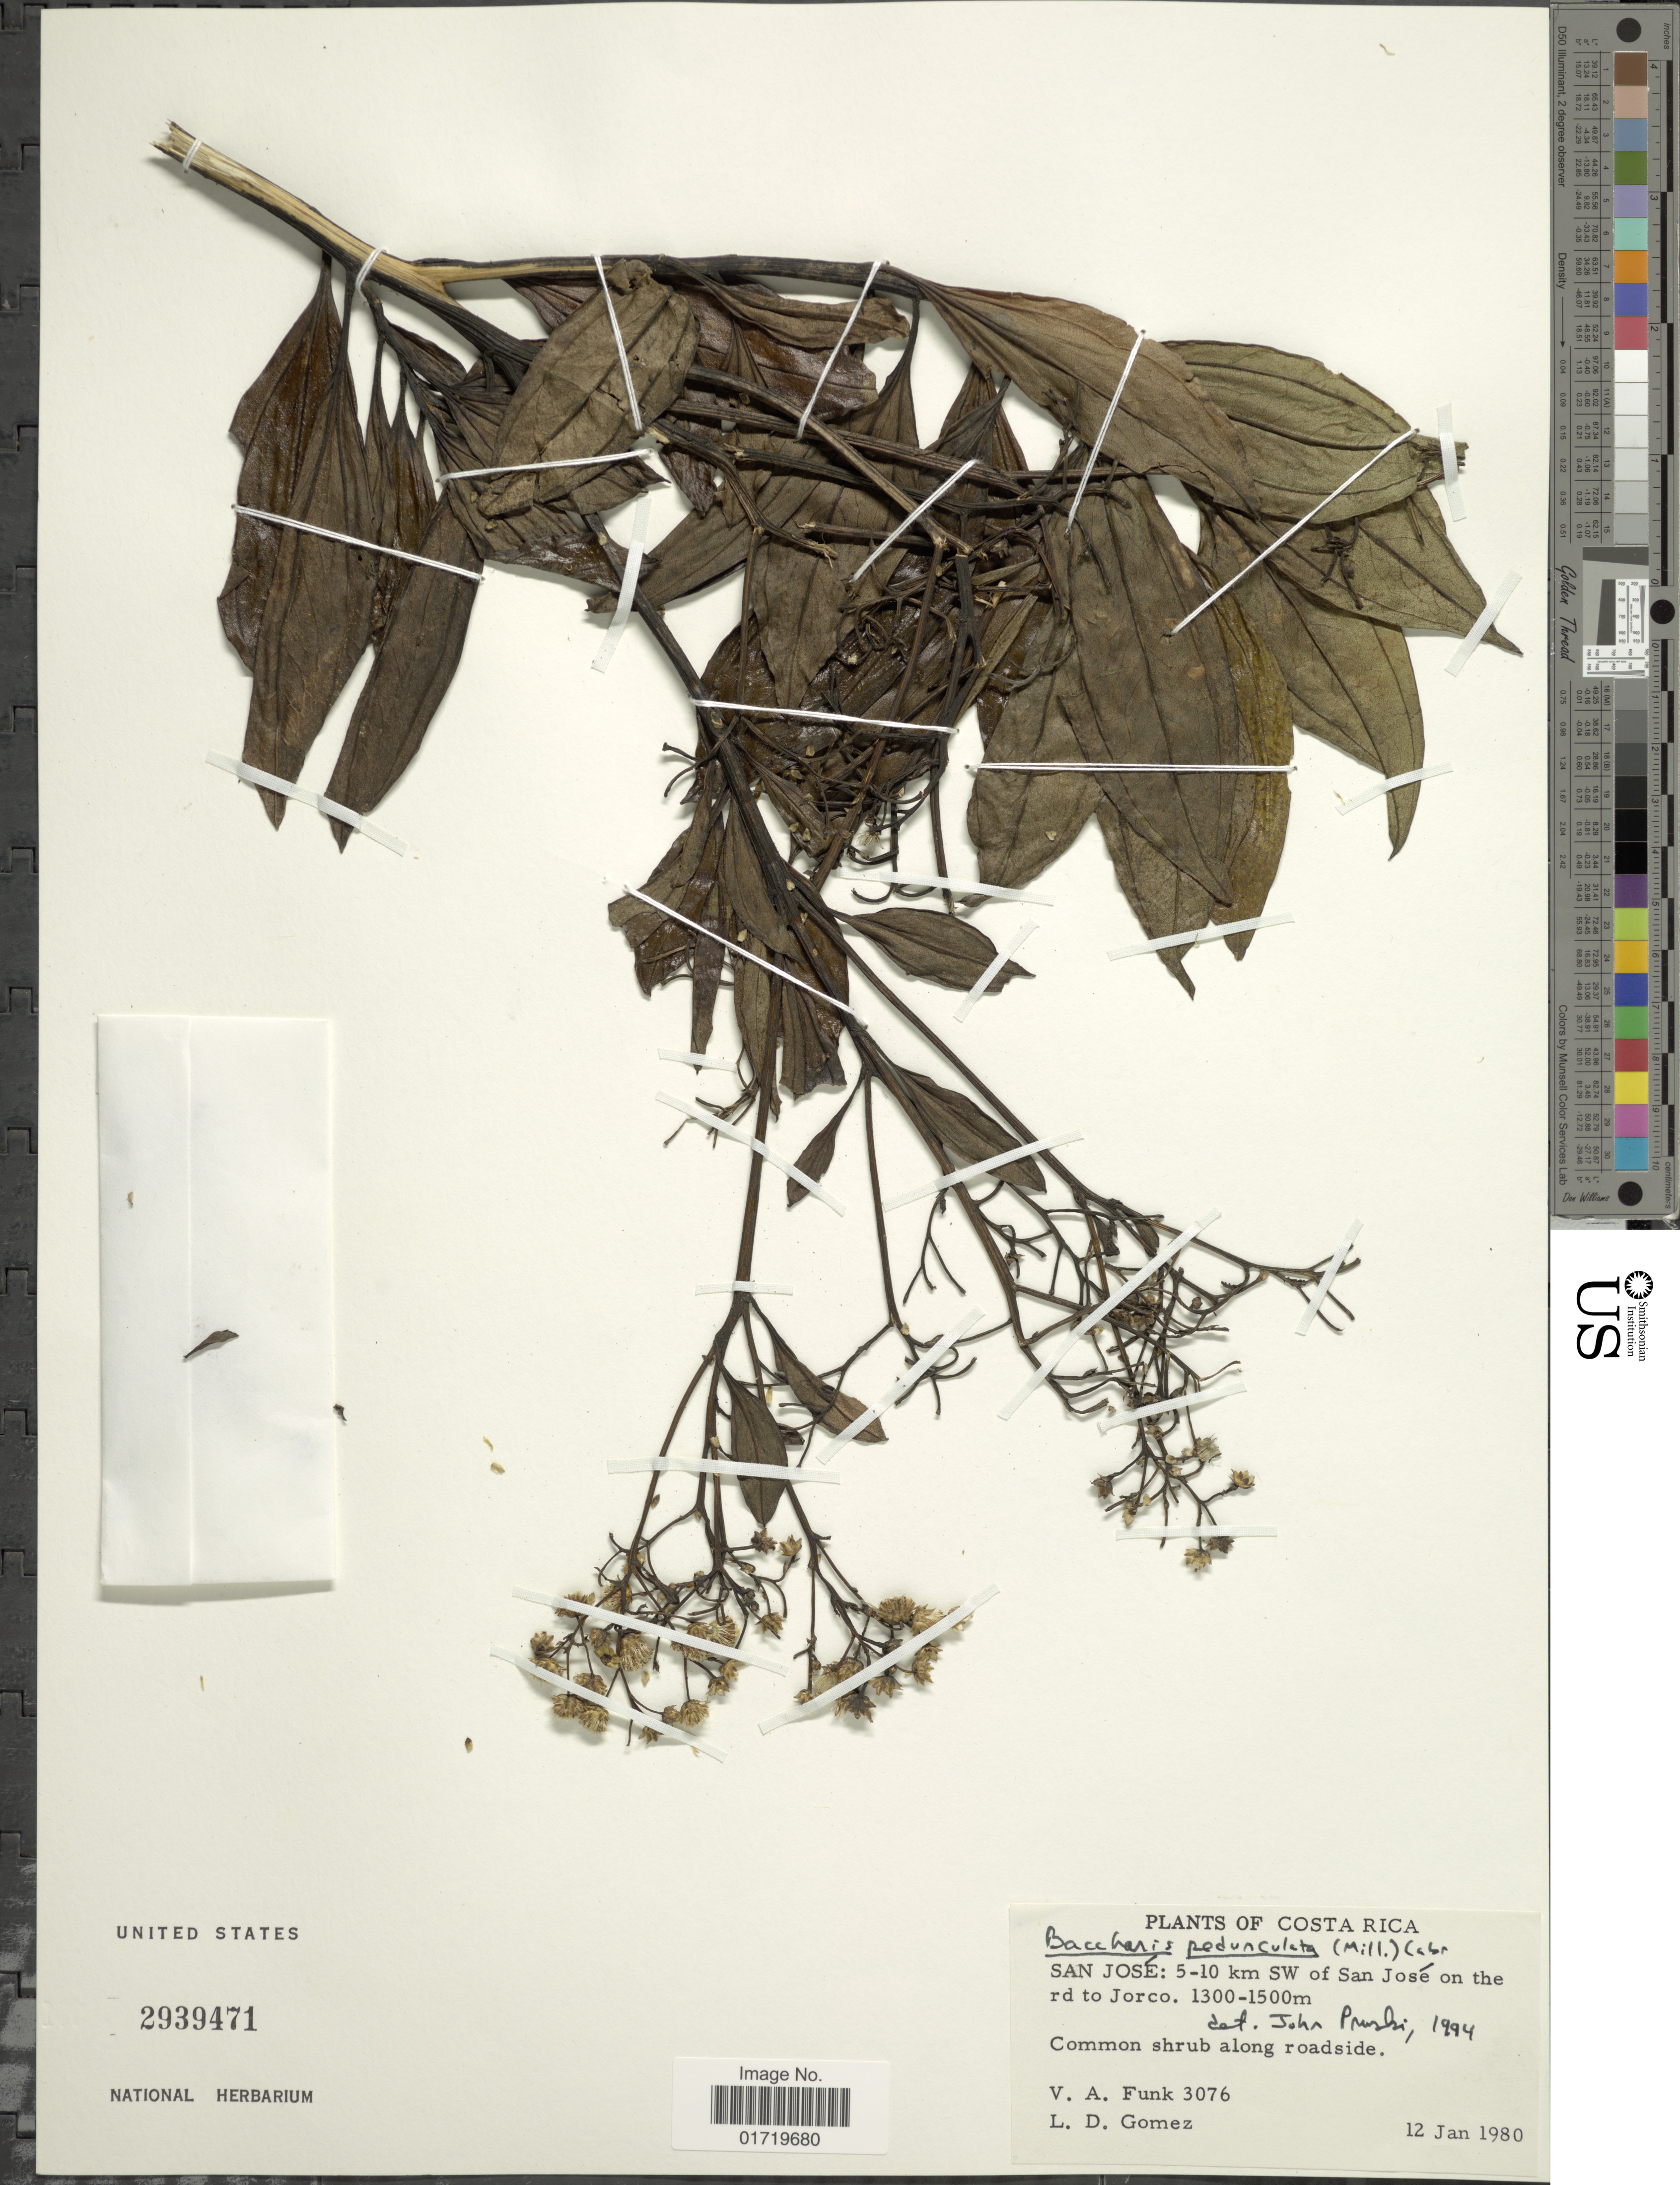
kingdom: Plantae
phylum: Tracheophyta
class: Magnoliopsida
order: Asterales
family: Asteraceae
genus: Baccharis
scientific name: Baccharis pedunculata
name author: (Mill.) Cabrera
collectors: V. Funk & L. Gomez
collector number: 3076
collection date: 1980-01-12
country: Costa Rica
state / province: San José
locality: San Jose: 5-10 km SW of San Jose on the rd to Jorco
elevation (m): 1300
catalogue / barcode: US 2939471